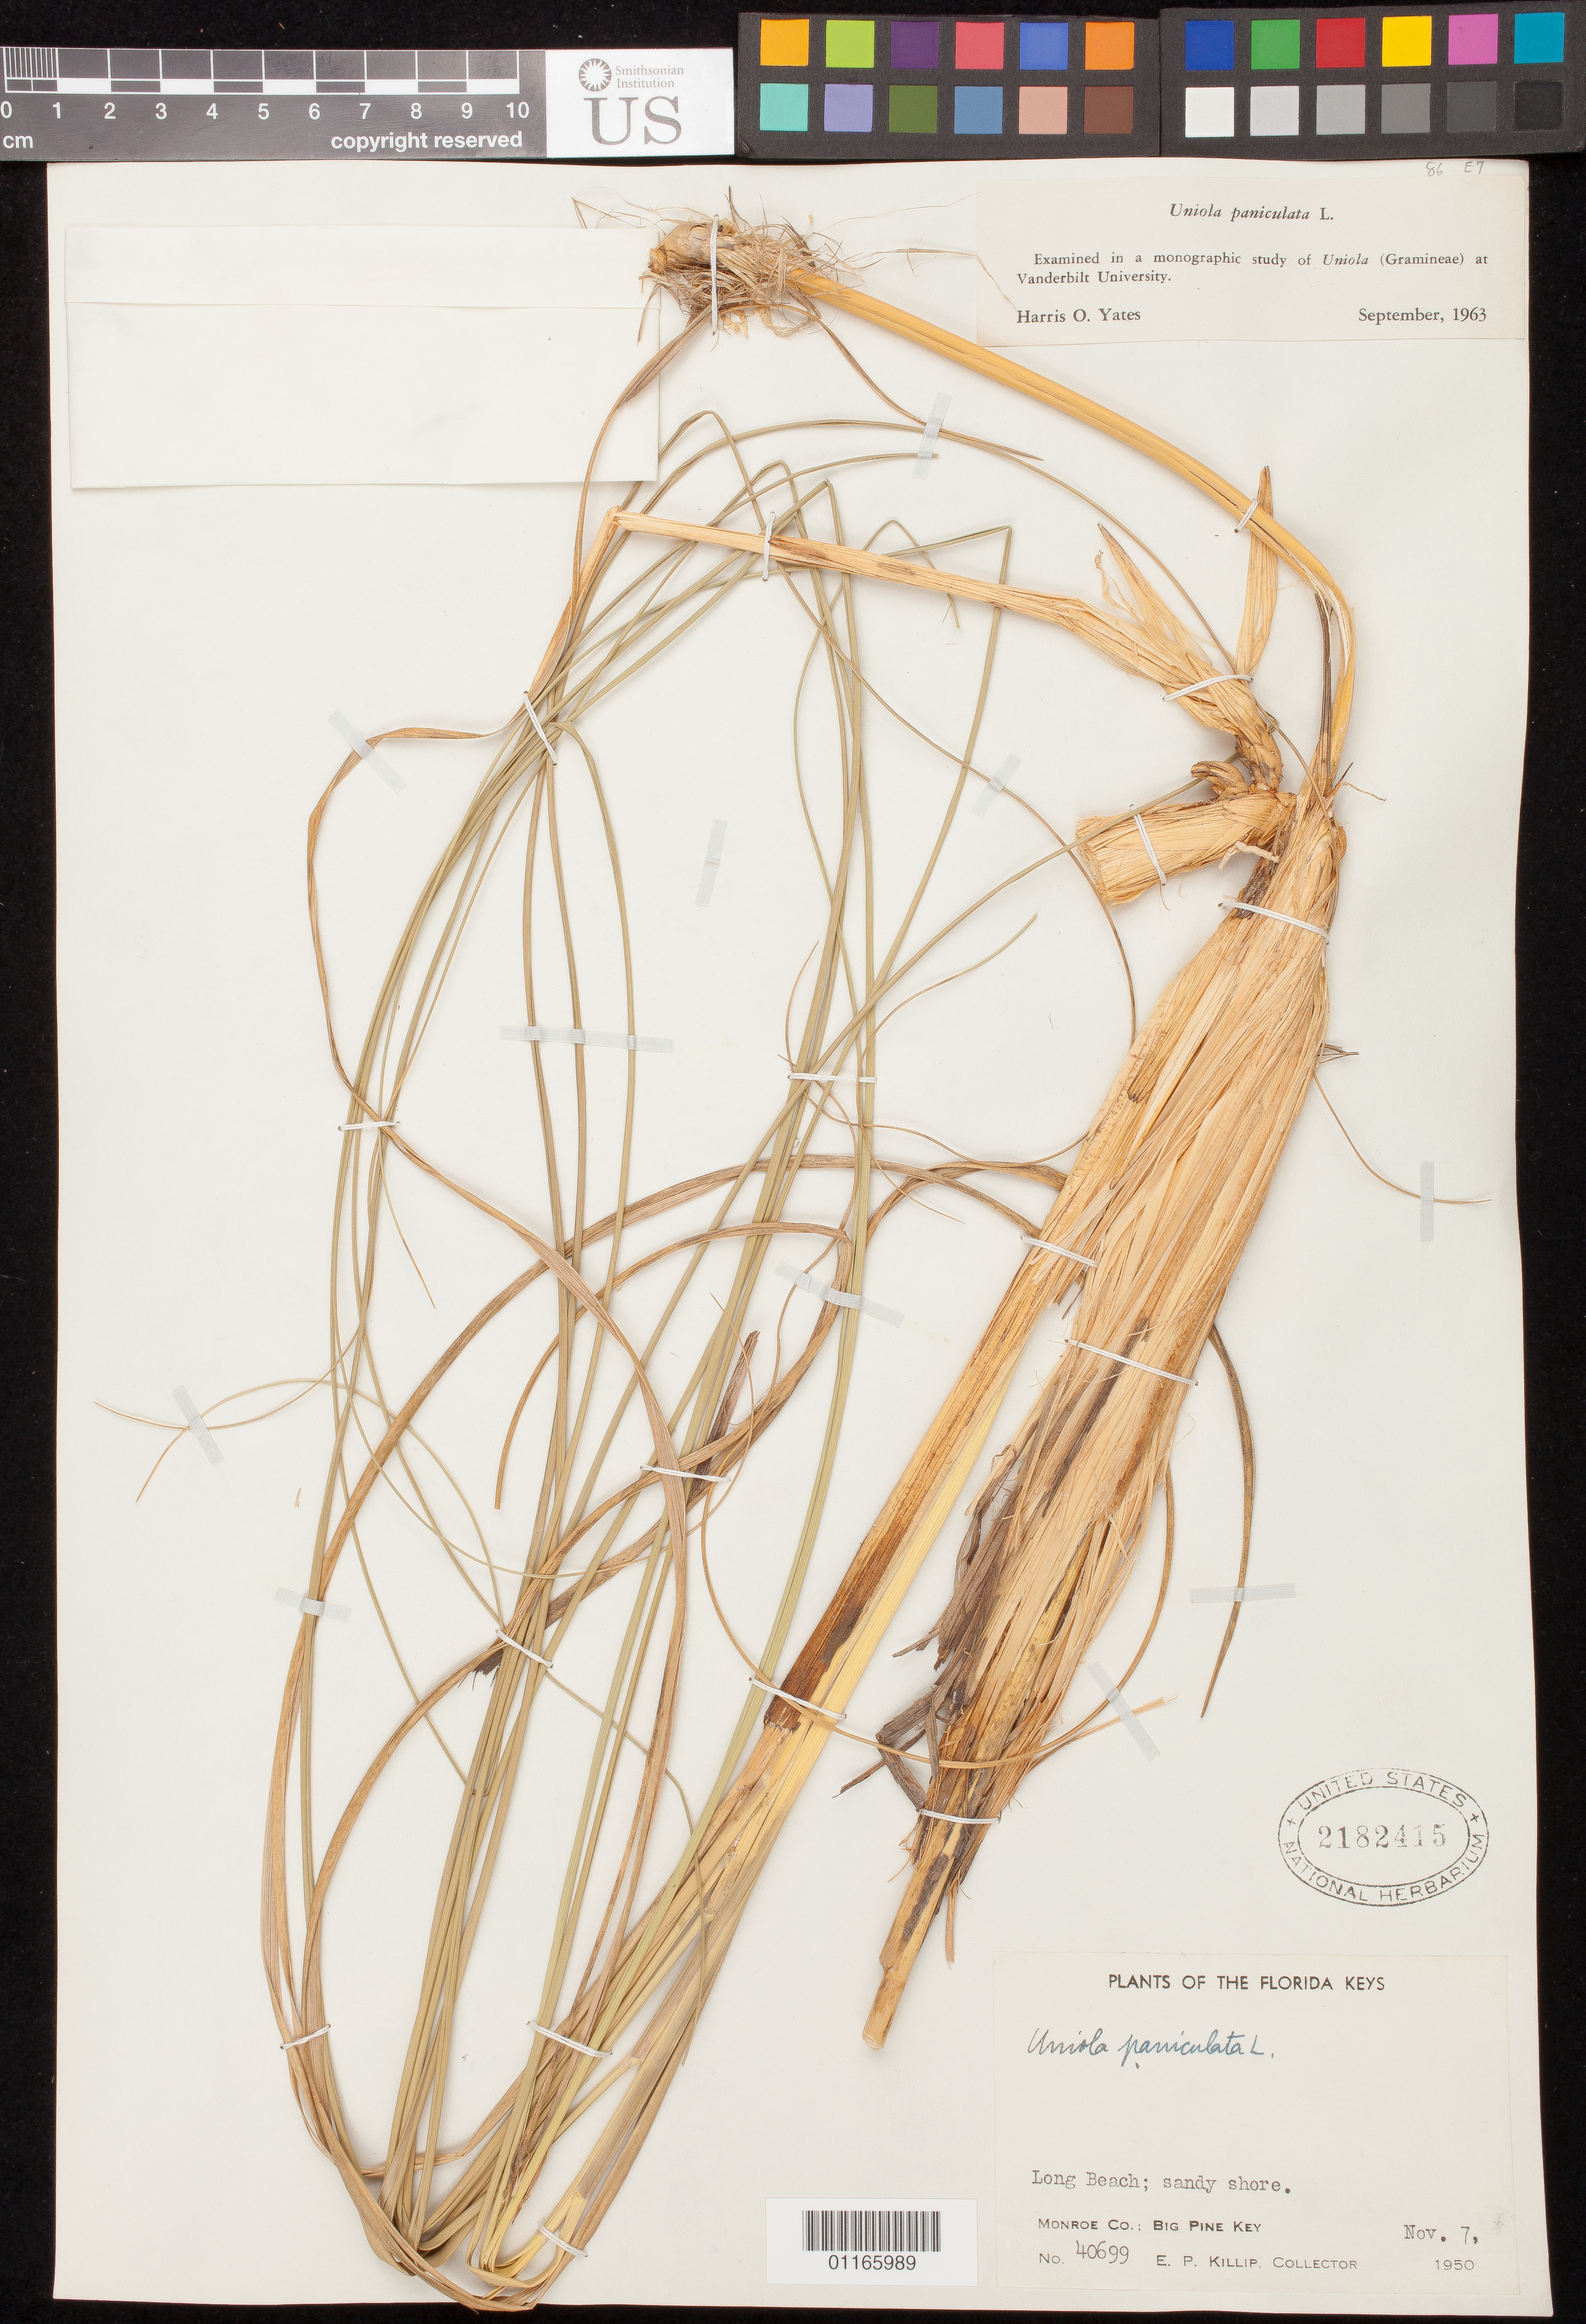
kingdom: Plantae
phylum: Tracheophyta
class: Liliopsida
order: Poales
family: Poaceae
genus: Uniola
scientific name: Uniola paniculata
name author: L.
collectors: E. P. Killip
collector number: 40699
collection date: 1950-11-07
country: United States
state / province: Florida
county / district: Monroe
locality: Big Pine Key. Long Beach.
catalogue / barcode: US 2182415